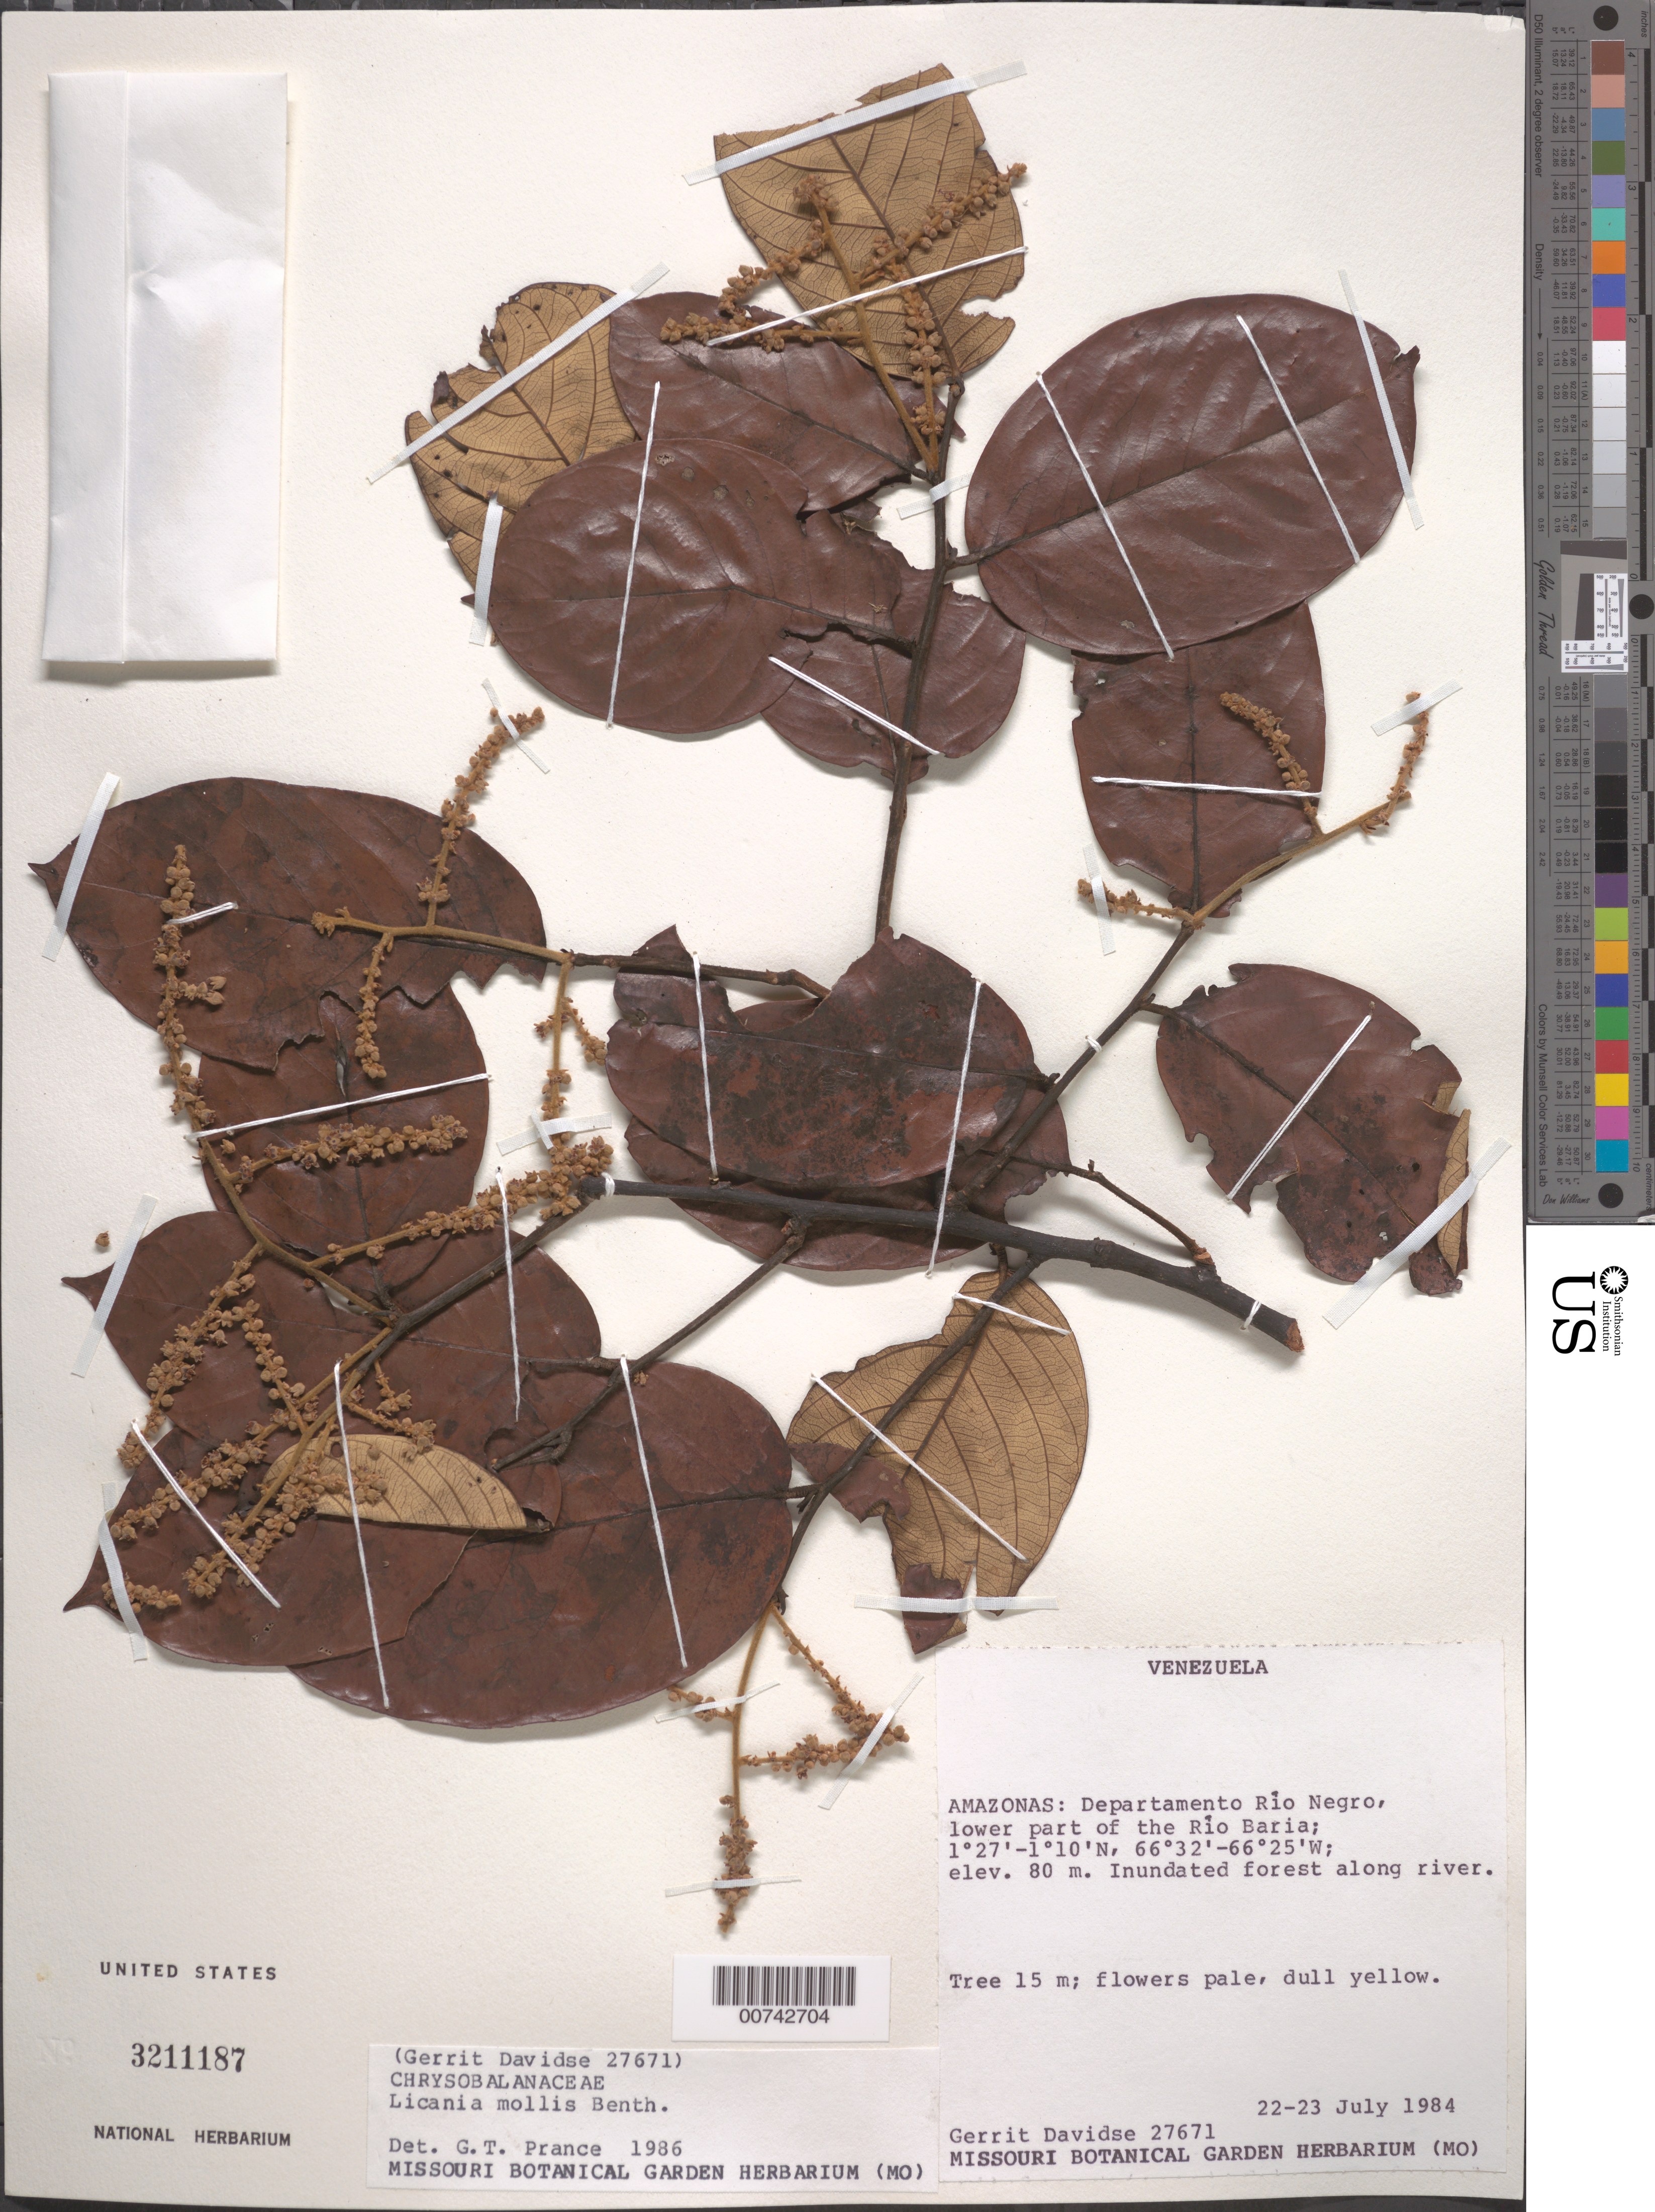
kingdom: Plantae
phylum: Tracheophyta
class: Magnoliopsida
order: Malpighiales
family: Chrysobalanaceae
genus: Licania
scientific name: Licania mollis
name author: Benth.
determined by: Prance, G. T.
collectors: G. Davidse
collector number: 27671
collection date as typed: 22-Jul-84 to 23-Jul-84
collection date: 1984-07-22/1984-07-23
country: Venezuela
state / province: Amazonas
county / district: Río Negro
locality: Río Baria, lower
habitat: Inundated forest along river margin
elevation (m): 80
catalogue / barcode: US 3211187